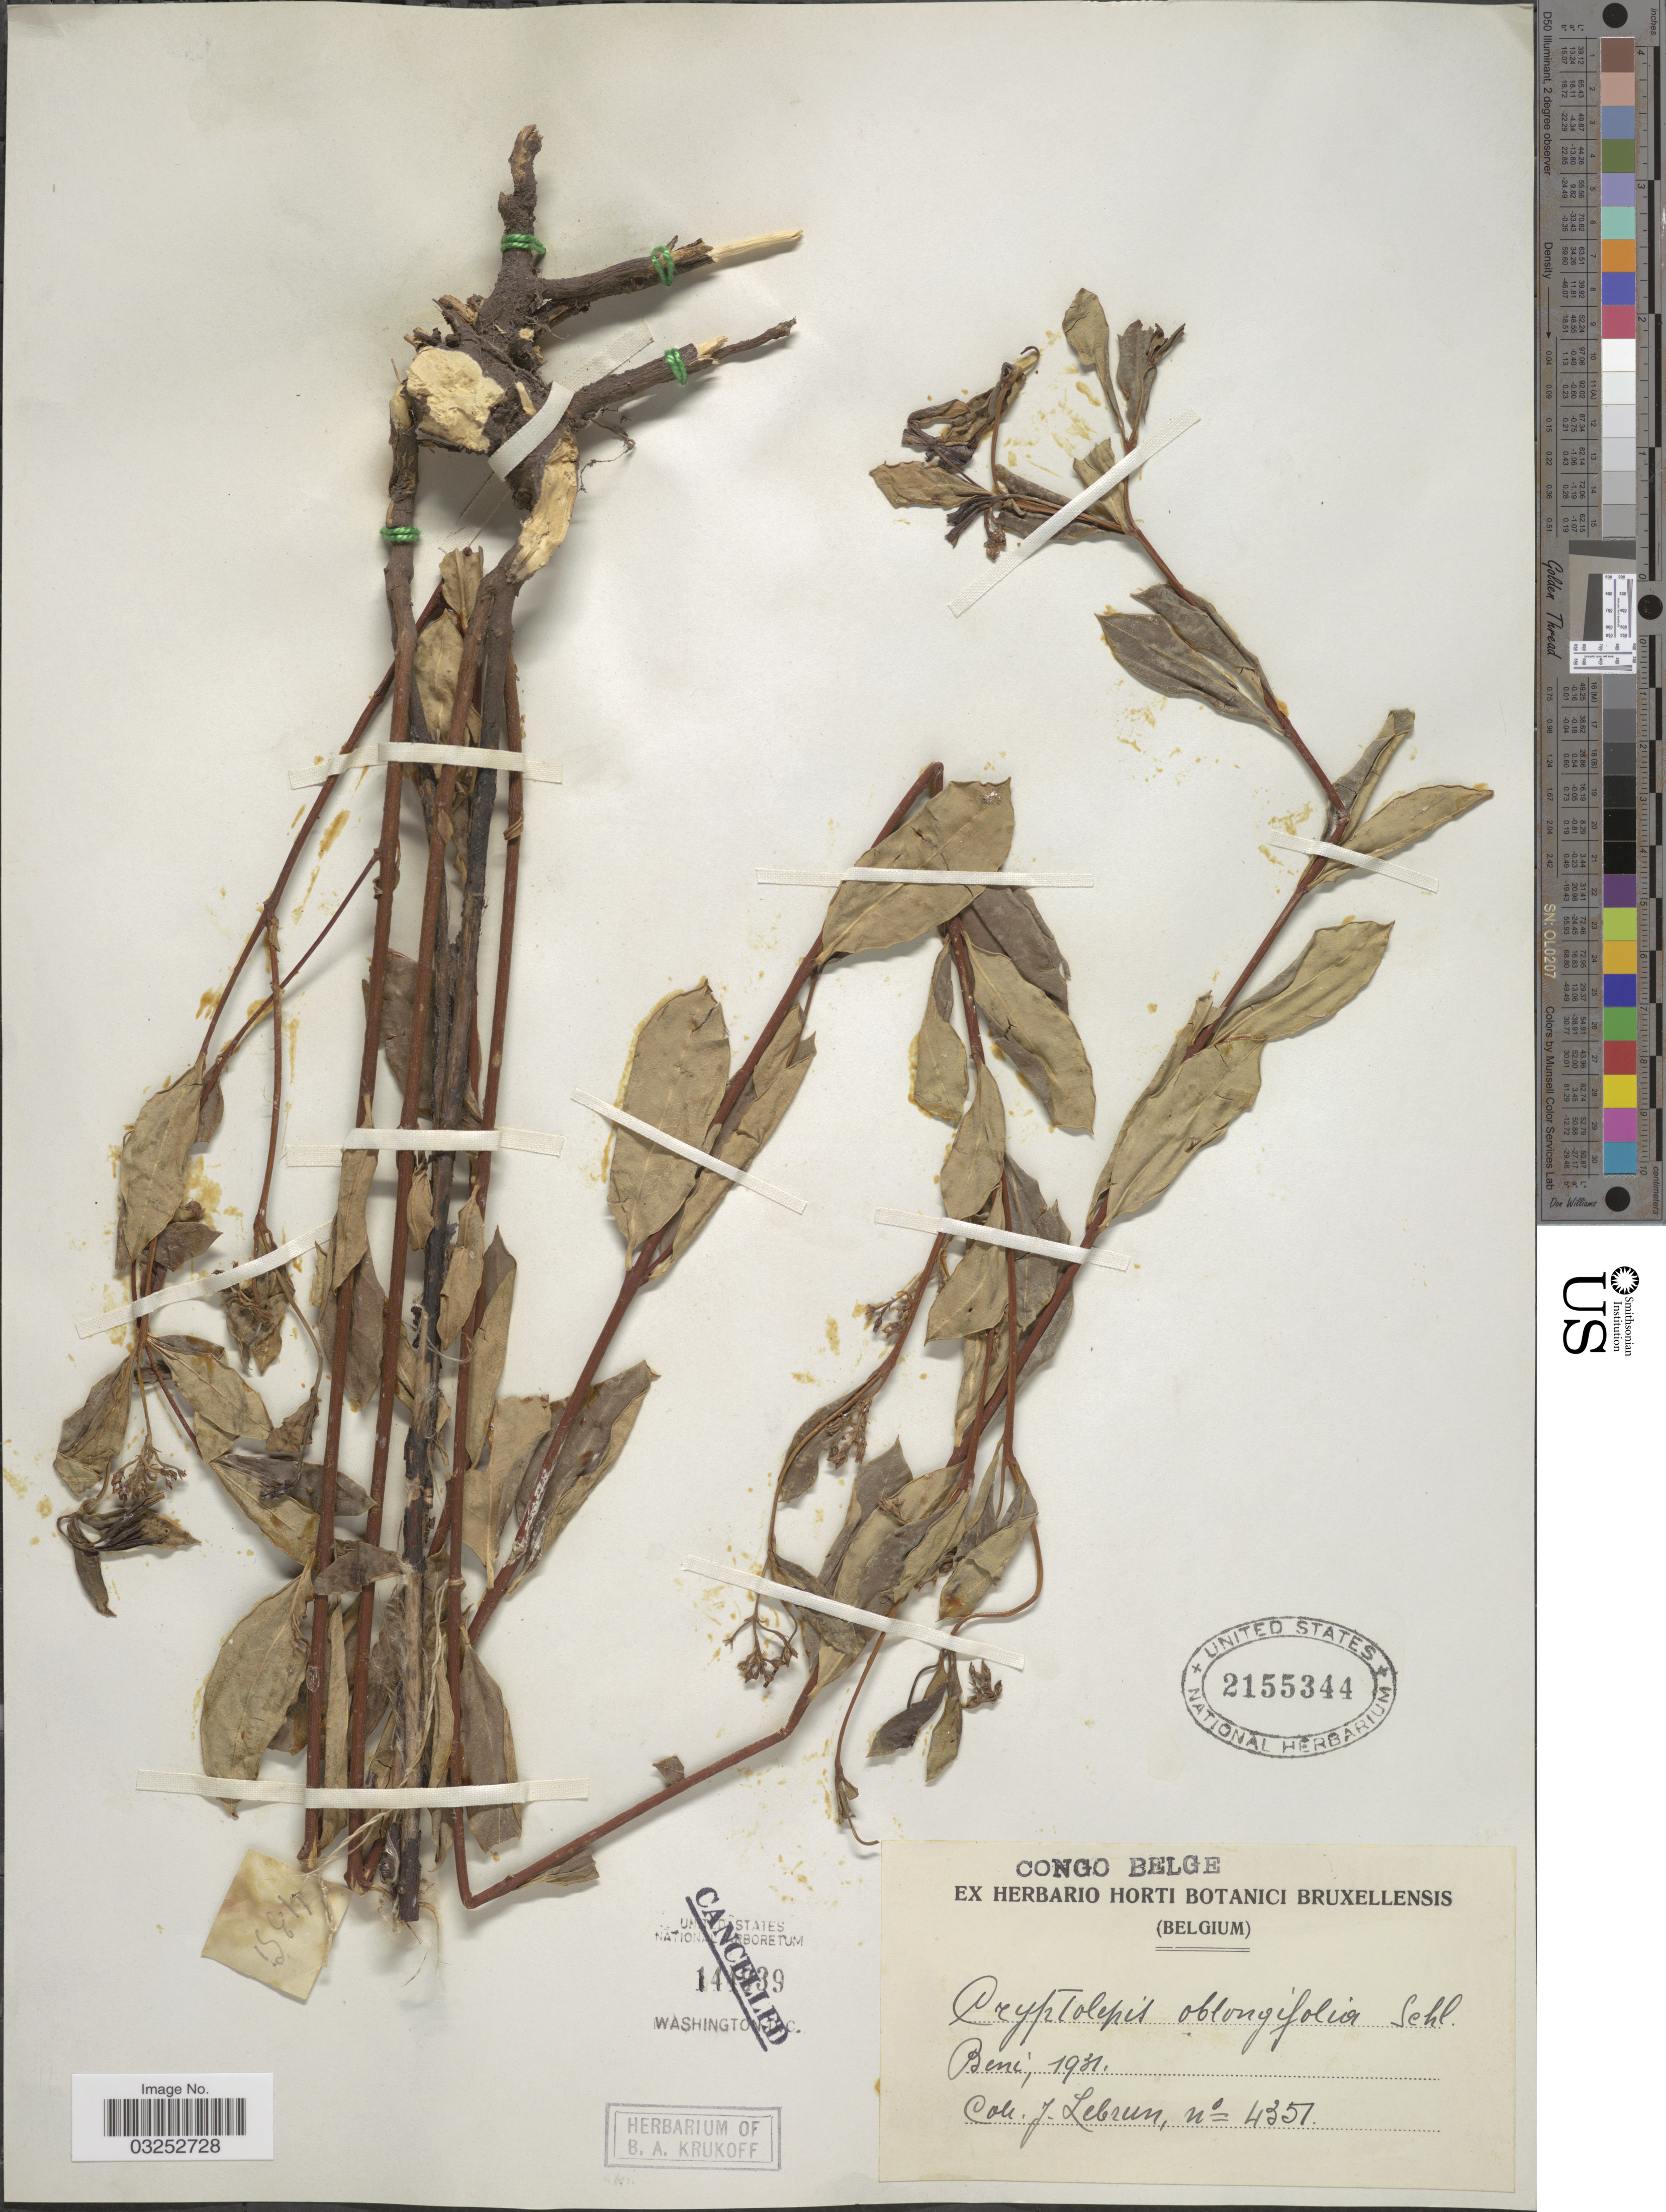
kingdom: Plantae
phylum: Tracheophyta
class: Magnoliopsida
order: Gentianales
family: Apocynaceae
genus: Cryptolepis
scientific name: Cryptolepis oblongifolia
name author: (Meisn.) Schltr.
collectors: J. A. Lebrun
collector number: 4351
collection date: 1931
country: Congo, Democratic Republic of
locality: Congo Belge, Beni.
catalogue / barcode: US 2155344